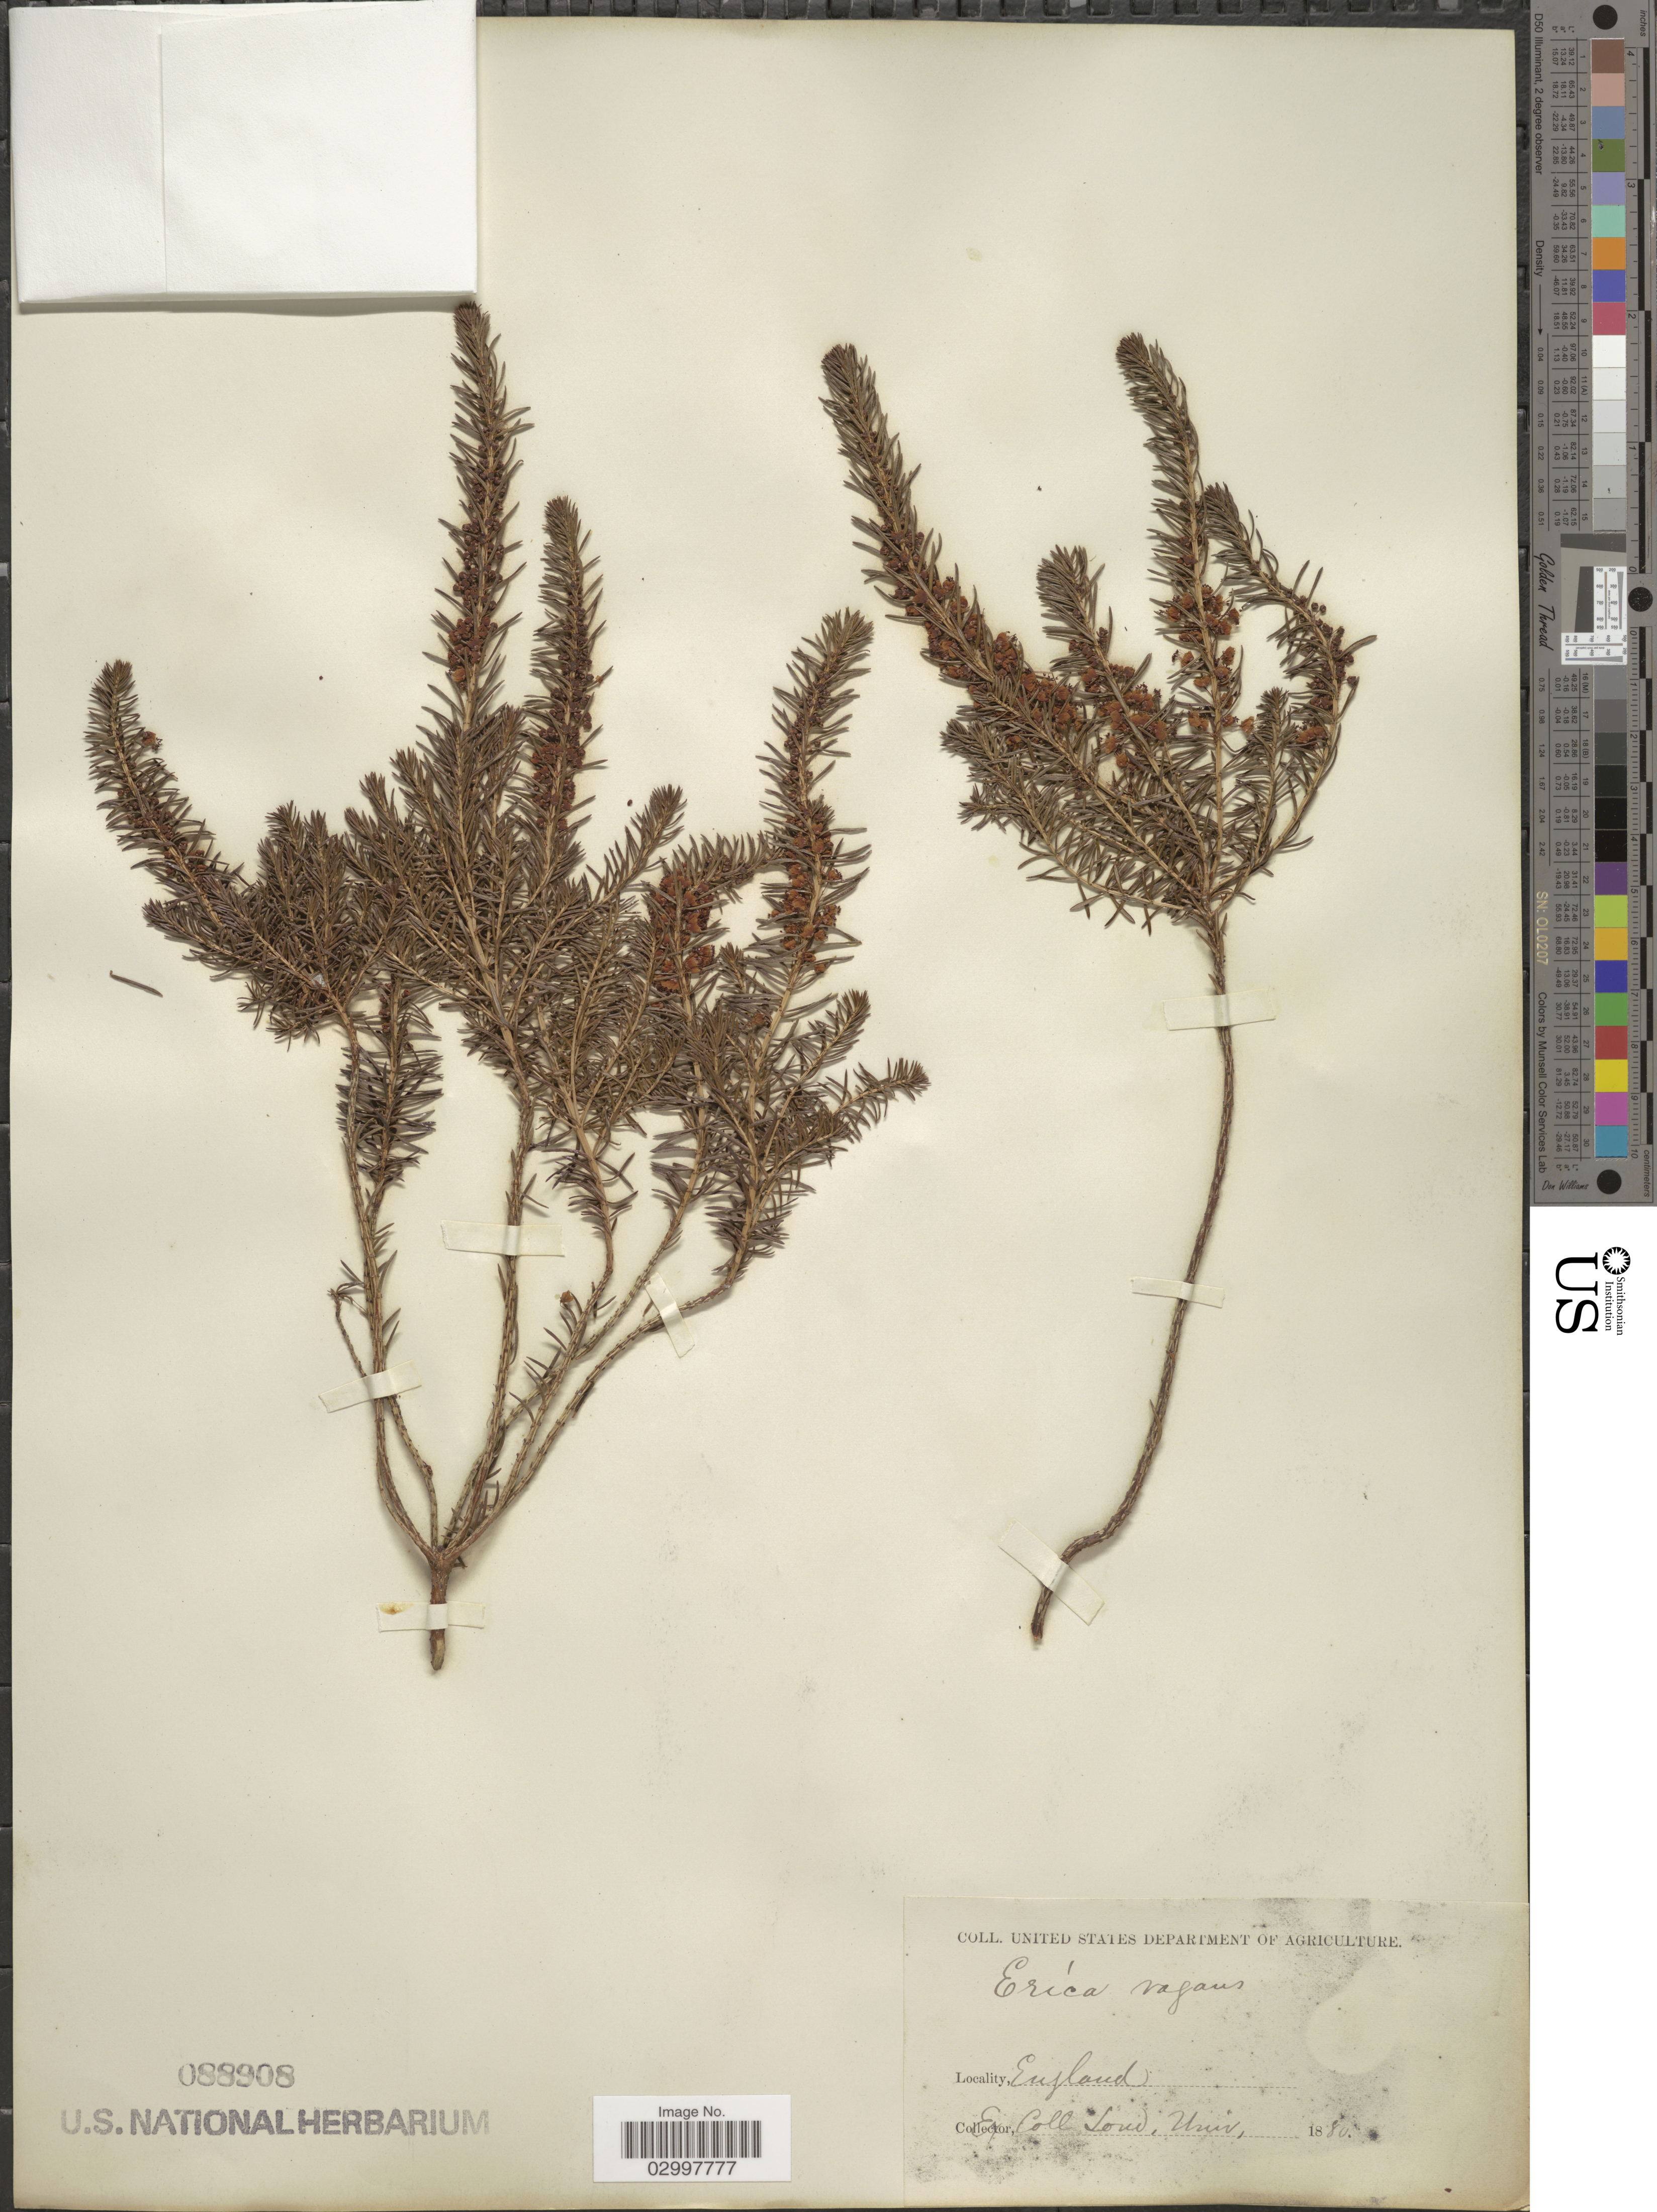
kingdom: Plantae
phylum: Tracheophyta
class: Magnoliopsida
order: Ericales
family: Ericaceae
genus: Erica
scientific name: Erica vagans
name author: L.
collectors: Lond. Univ.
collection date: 1880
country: United Kingdom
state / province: England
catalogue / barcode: US 88908